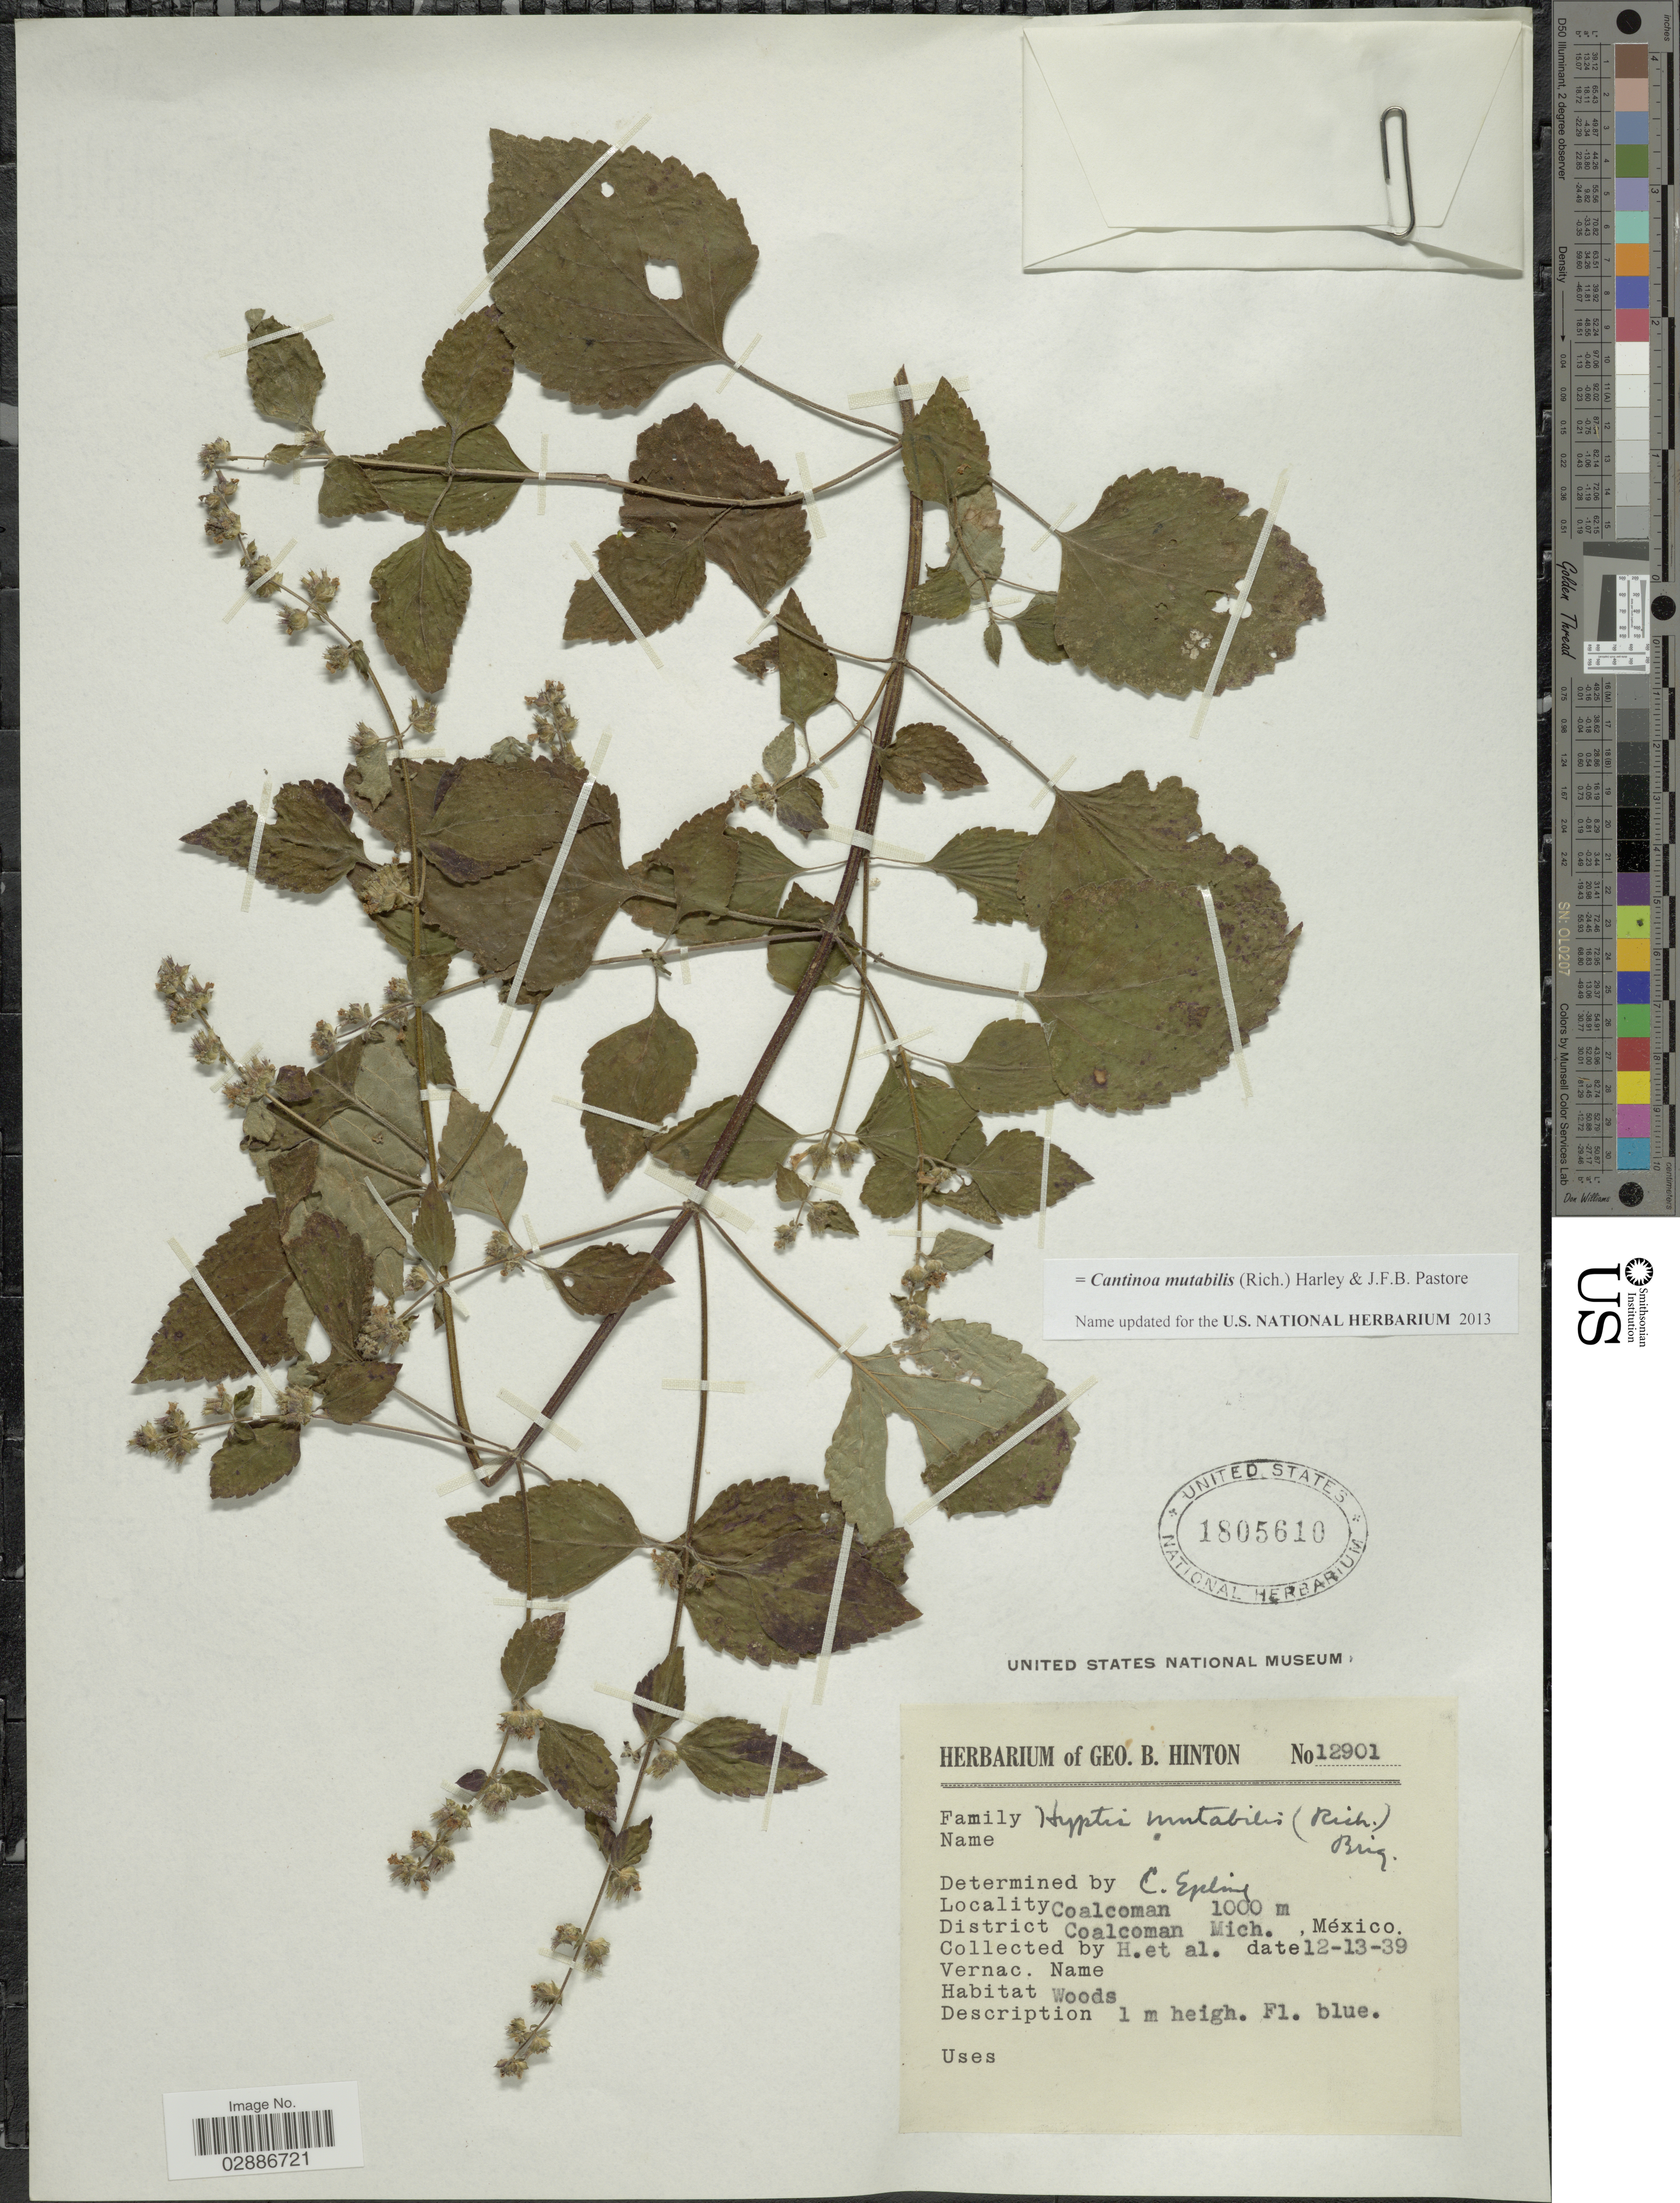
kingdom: Plantae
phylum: Tracheophyta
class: Magnoliopsida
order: Lamiales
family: Lamiaceae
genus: Cantinoa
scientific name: Cantinoa mutabilis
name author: (Epling) Harley & J.F.B. Pastore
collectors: G. B. Hinton & et al.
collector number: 12901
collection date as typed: Transcribed d/m/y: 13/12/39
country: Mexico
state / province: Michoacán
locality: Coalcoman. District Coalcoman.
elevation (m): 1000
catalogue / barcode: US 1805610